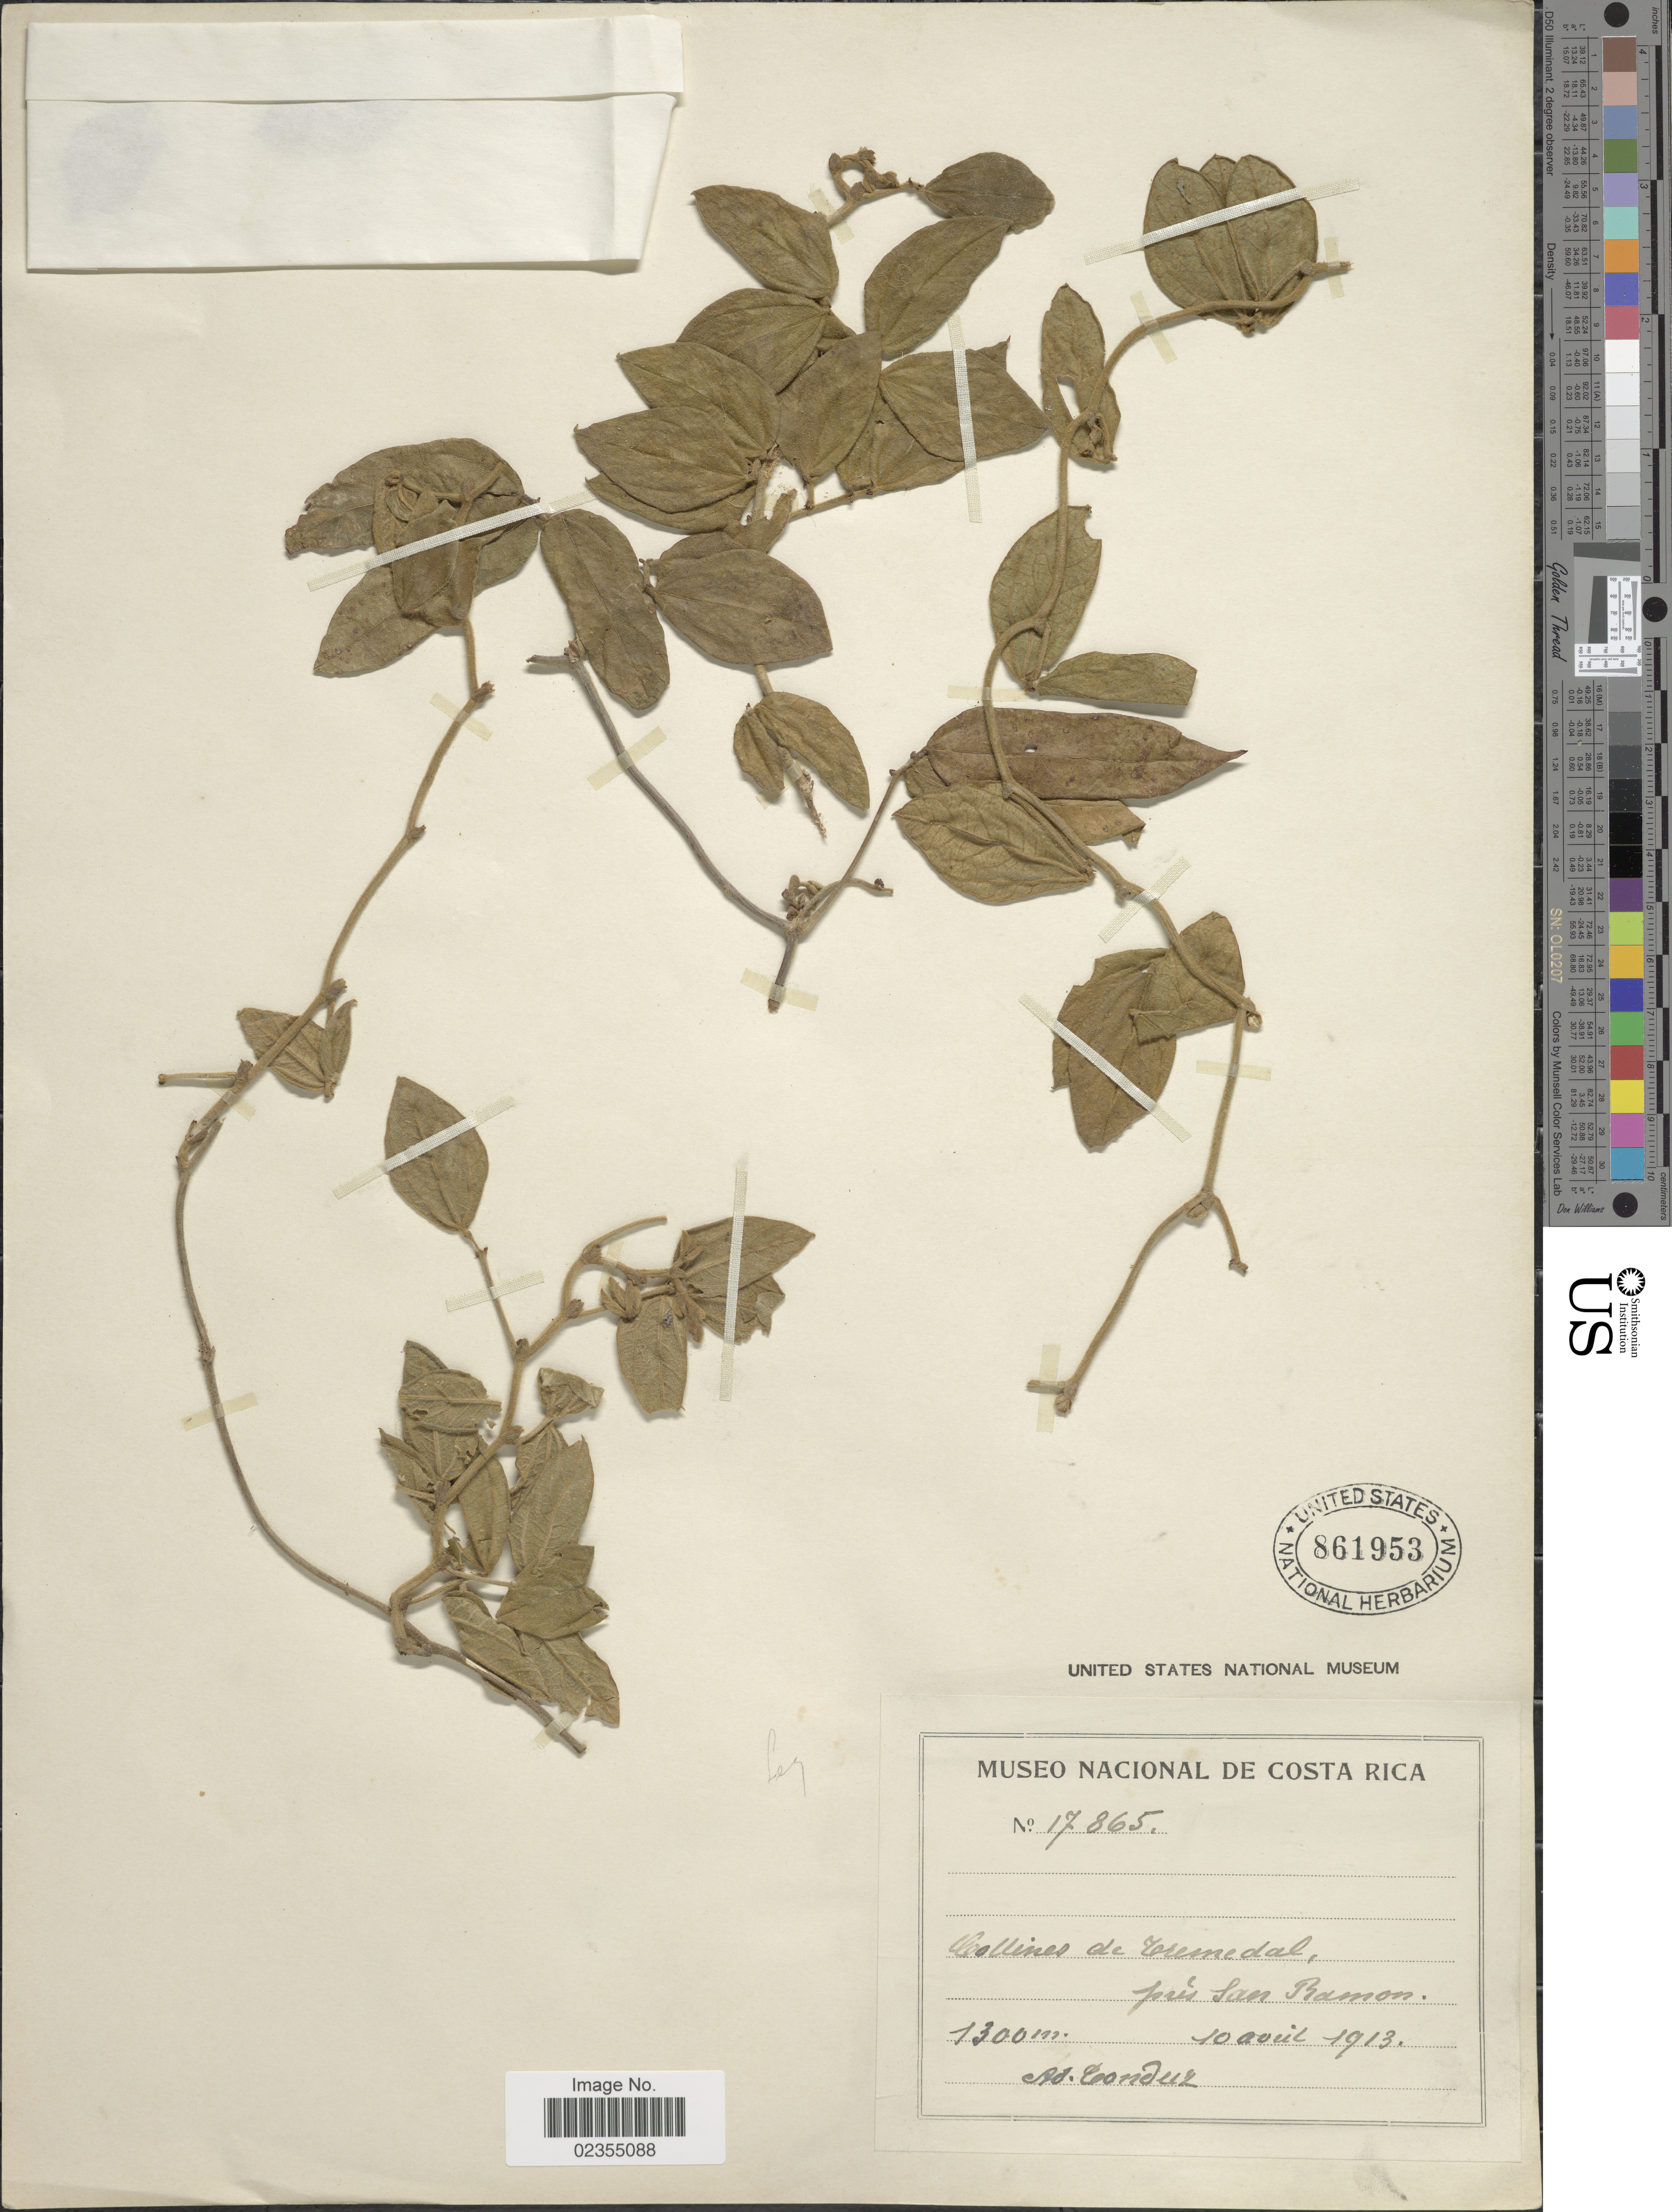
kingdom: Plantae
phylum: Tracheophyta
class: Magnoliopsida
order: Fabales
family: Fabaceae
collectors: A. Tonduz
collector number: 17865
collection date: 1913-04-10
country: Costa Rica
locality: Collines de Tremedal, prés San Ramon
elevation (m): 1300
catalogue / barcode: US 861953